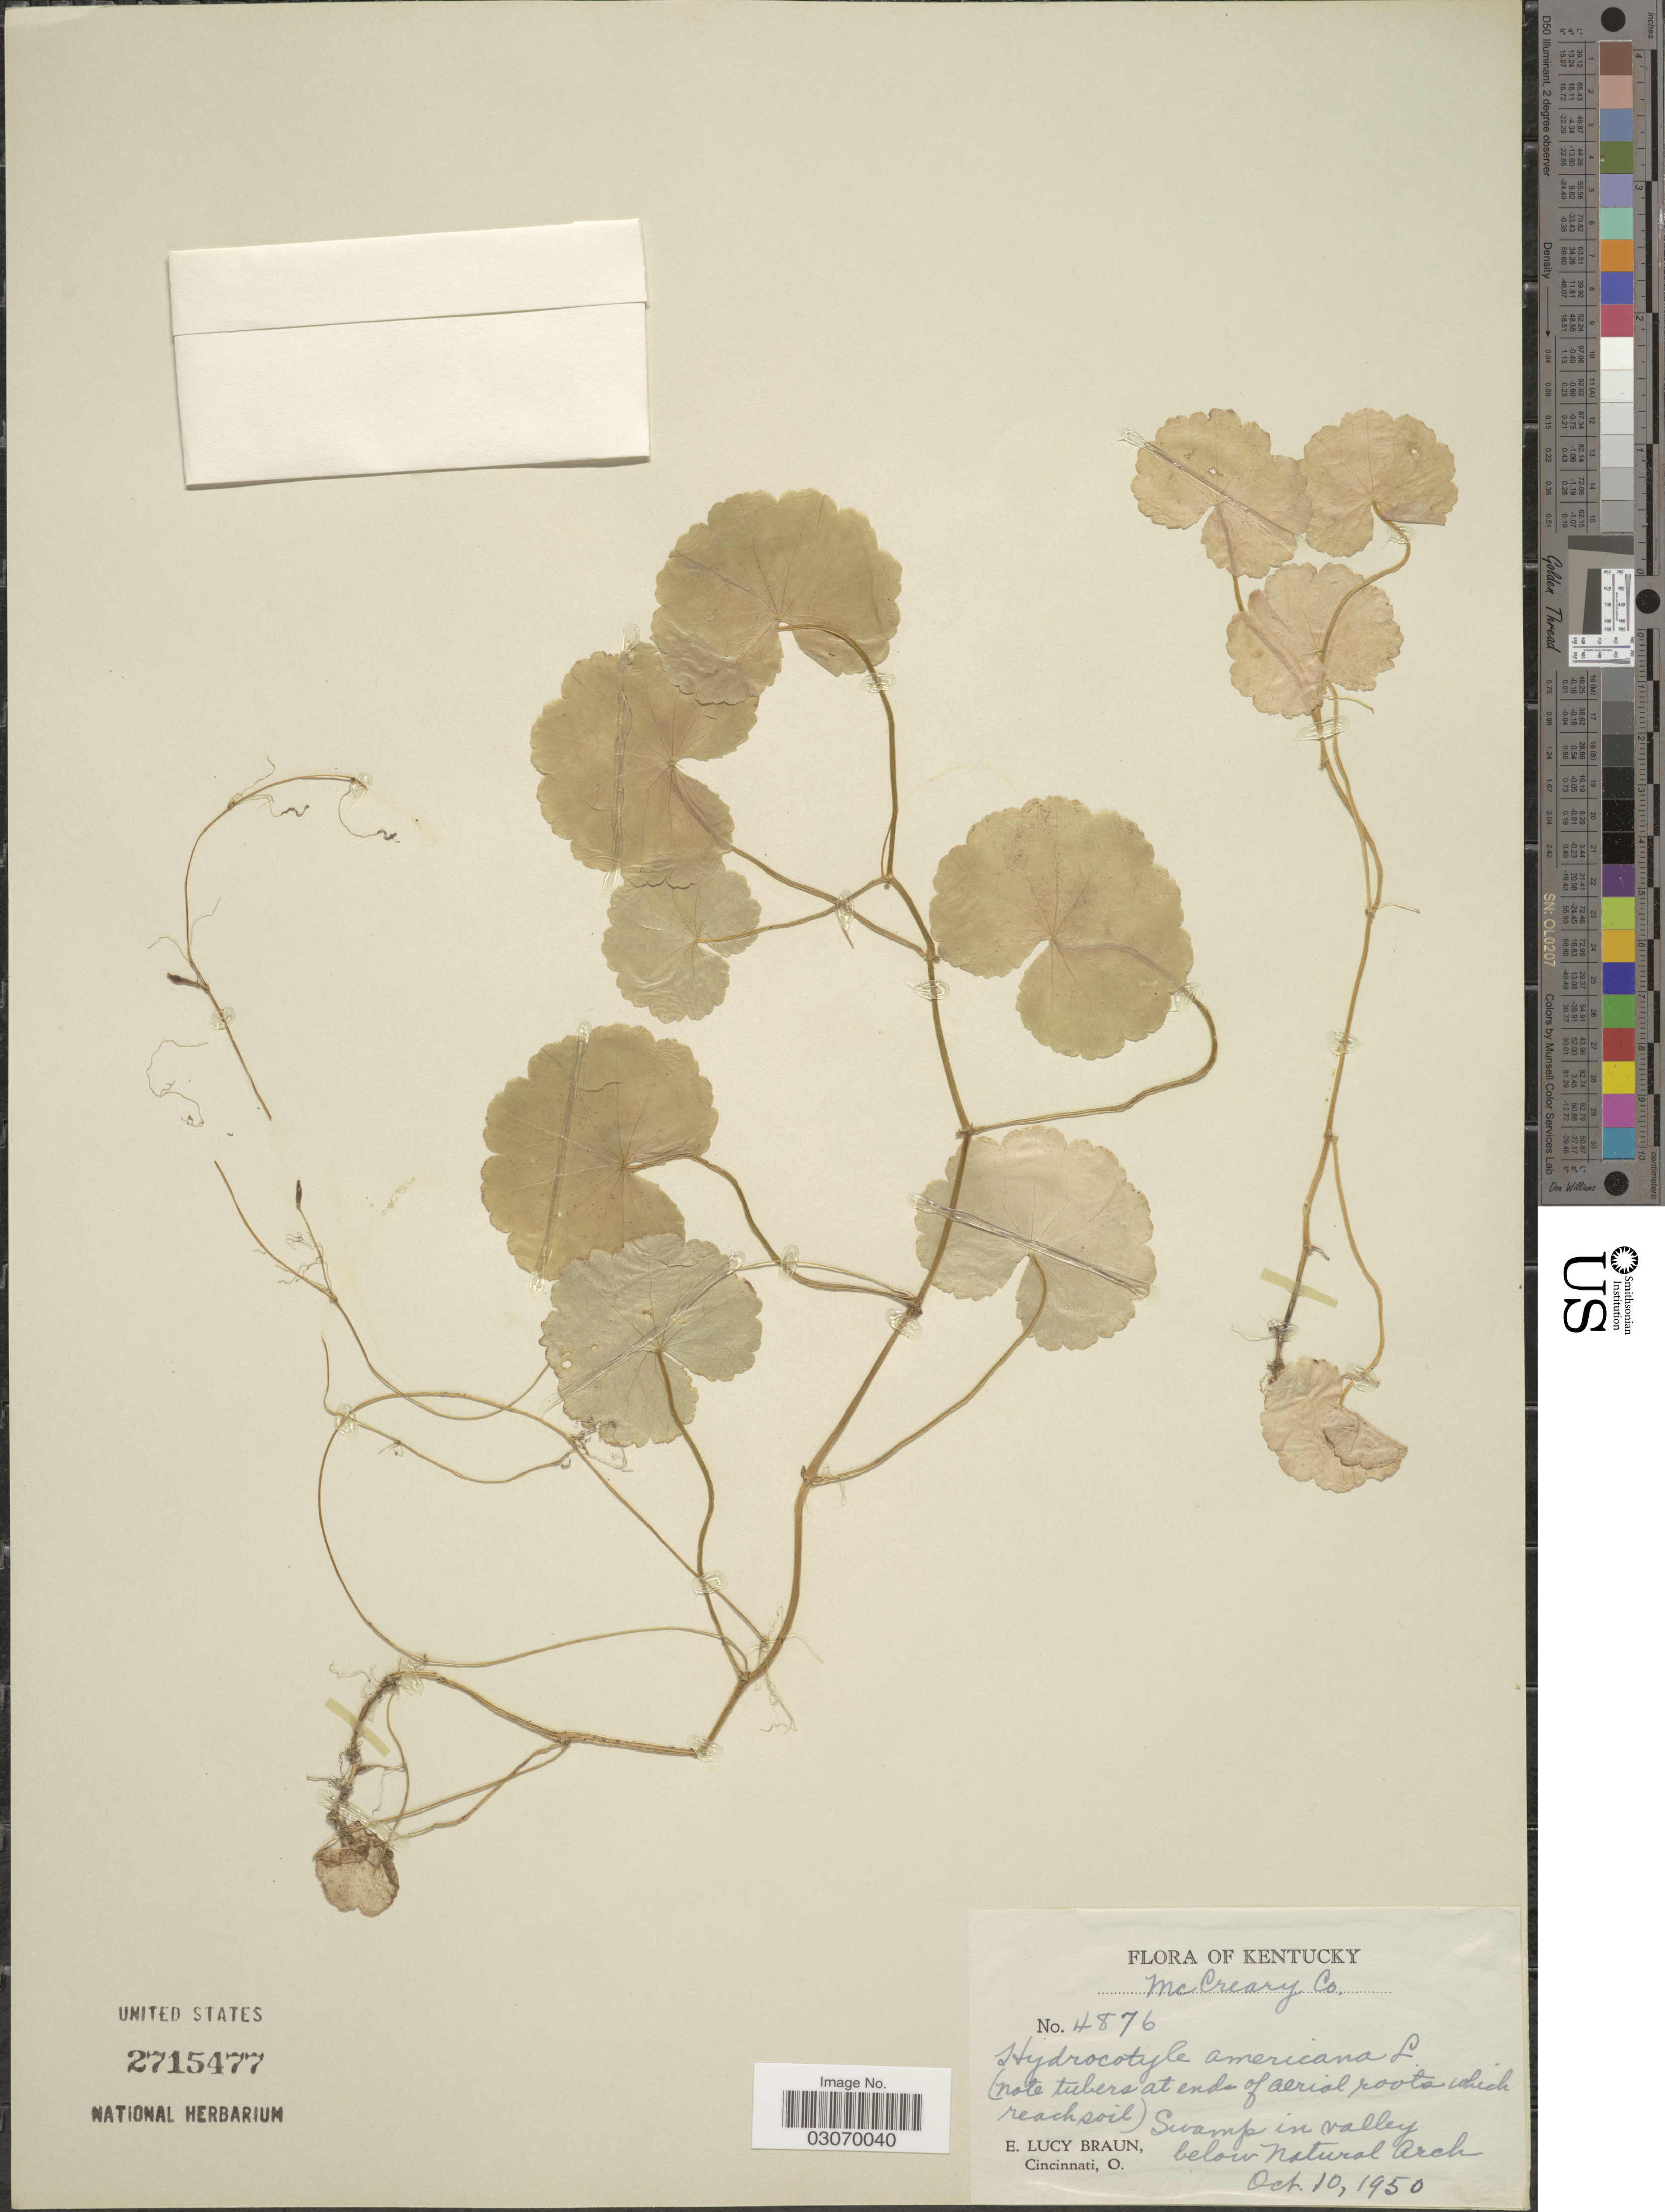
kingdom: Plantae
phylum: Tracheophyta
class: Magnoliopsida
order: Apiales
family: Araliaceae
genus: Hydrocotyle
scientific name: Hydrocotyle americana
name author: L.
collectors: E. L. Braun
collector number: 4876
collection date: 1950-10-10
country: United States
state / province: Kentucky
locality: McCreary Co. Swamp in valley below Natural Arch.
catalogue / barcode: US 2715477